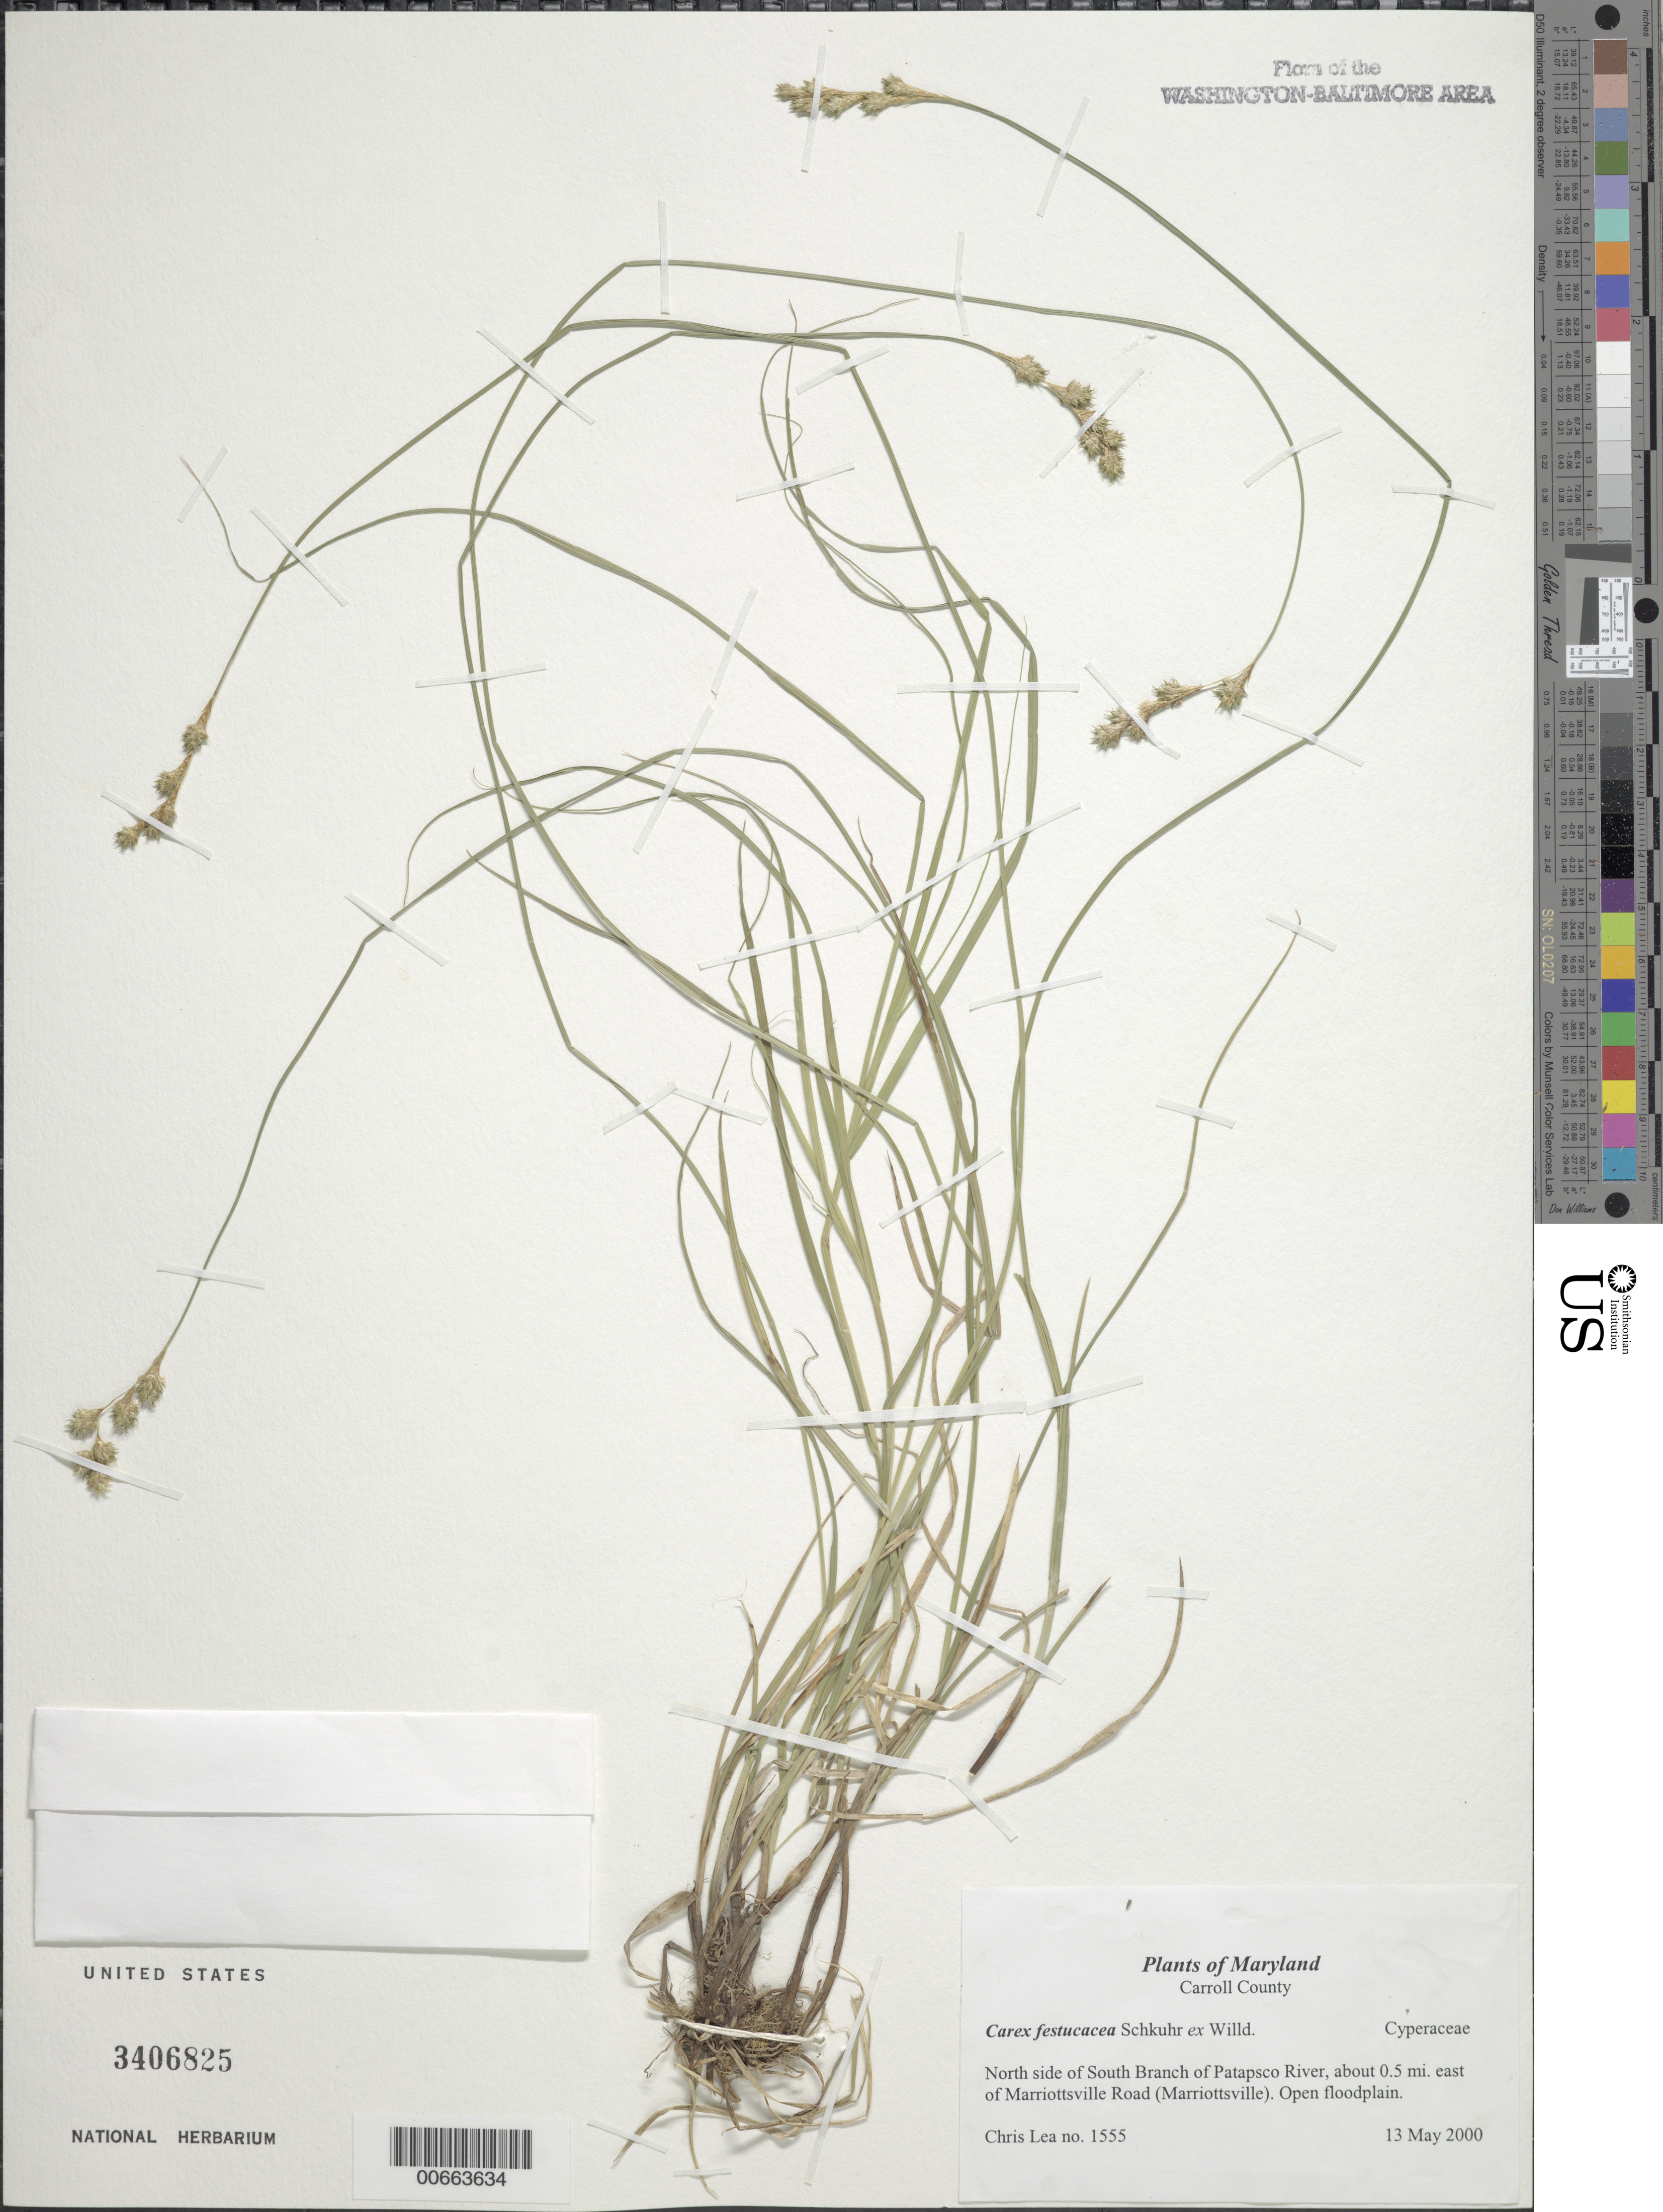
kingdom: Plantae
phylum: Tracheophyta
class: Liliopsida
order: Poales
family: Cyperaceae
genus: Carex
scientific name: Carex festucacea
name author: Willd.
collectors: C. Lea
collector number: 1555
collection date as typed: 13 May 2000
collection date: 2000-05-13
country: United States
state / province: Maryland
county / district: Carroll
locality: North side of South Branch of Patapsco River, about 0.5 mi. east of Marriottsville Road (Marriottsville).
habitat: Open floodplain.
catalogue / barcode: US 3406825